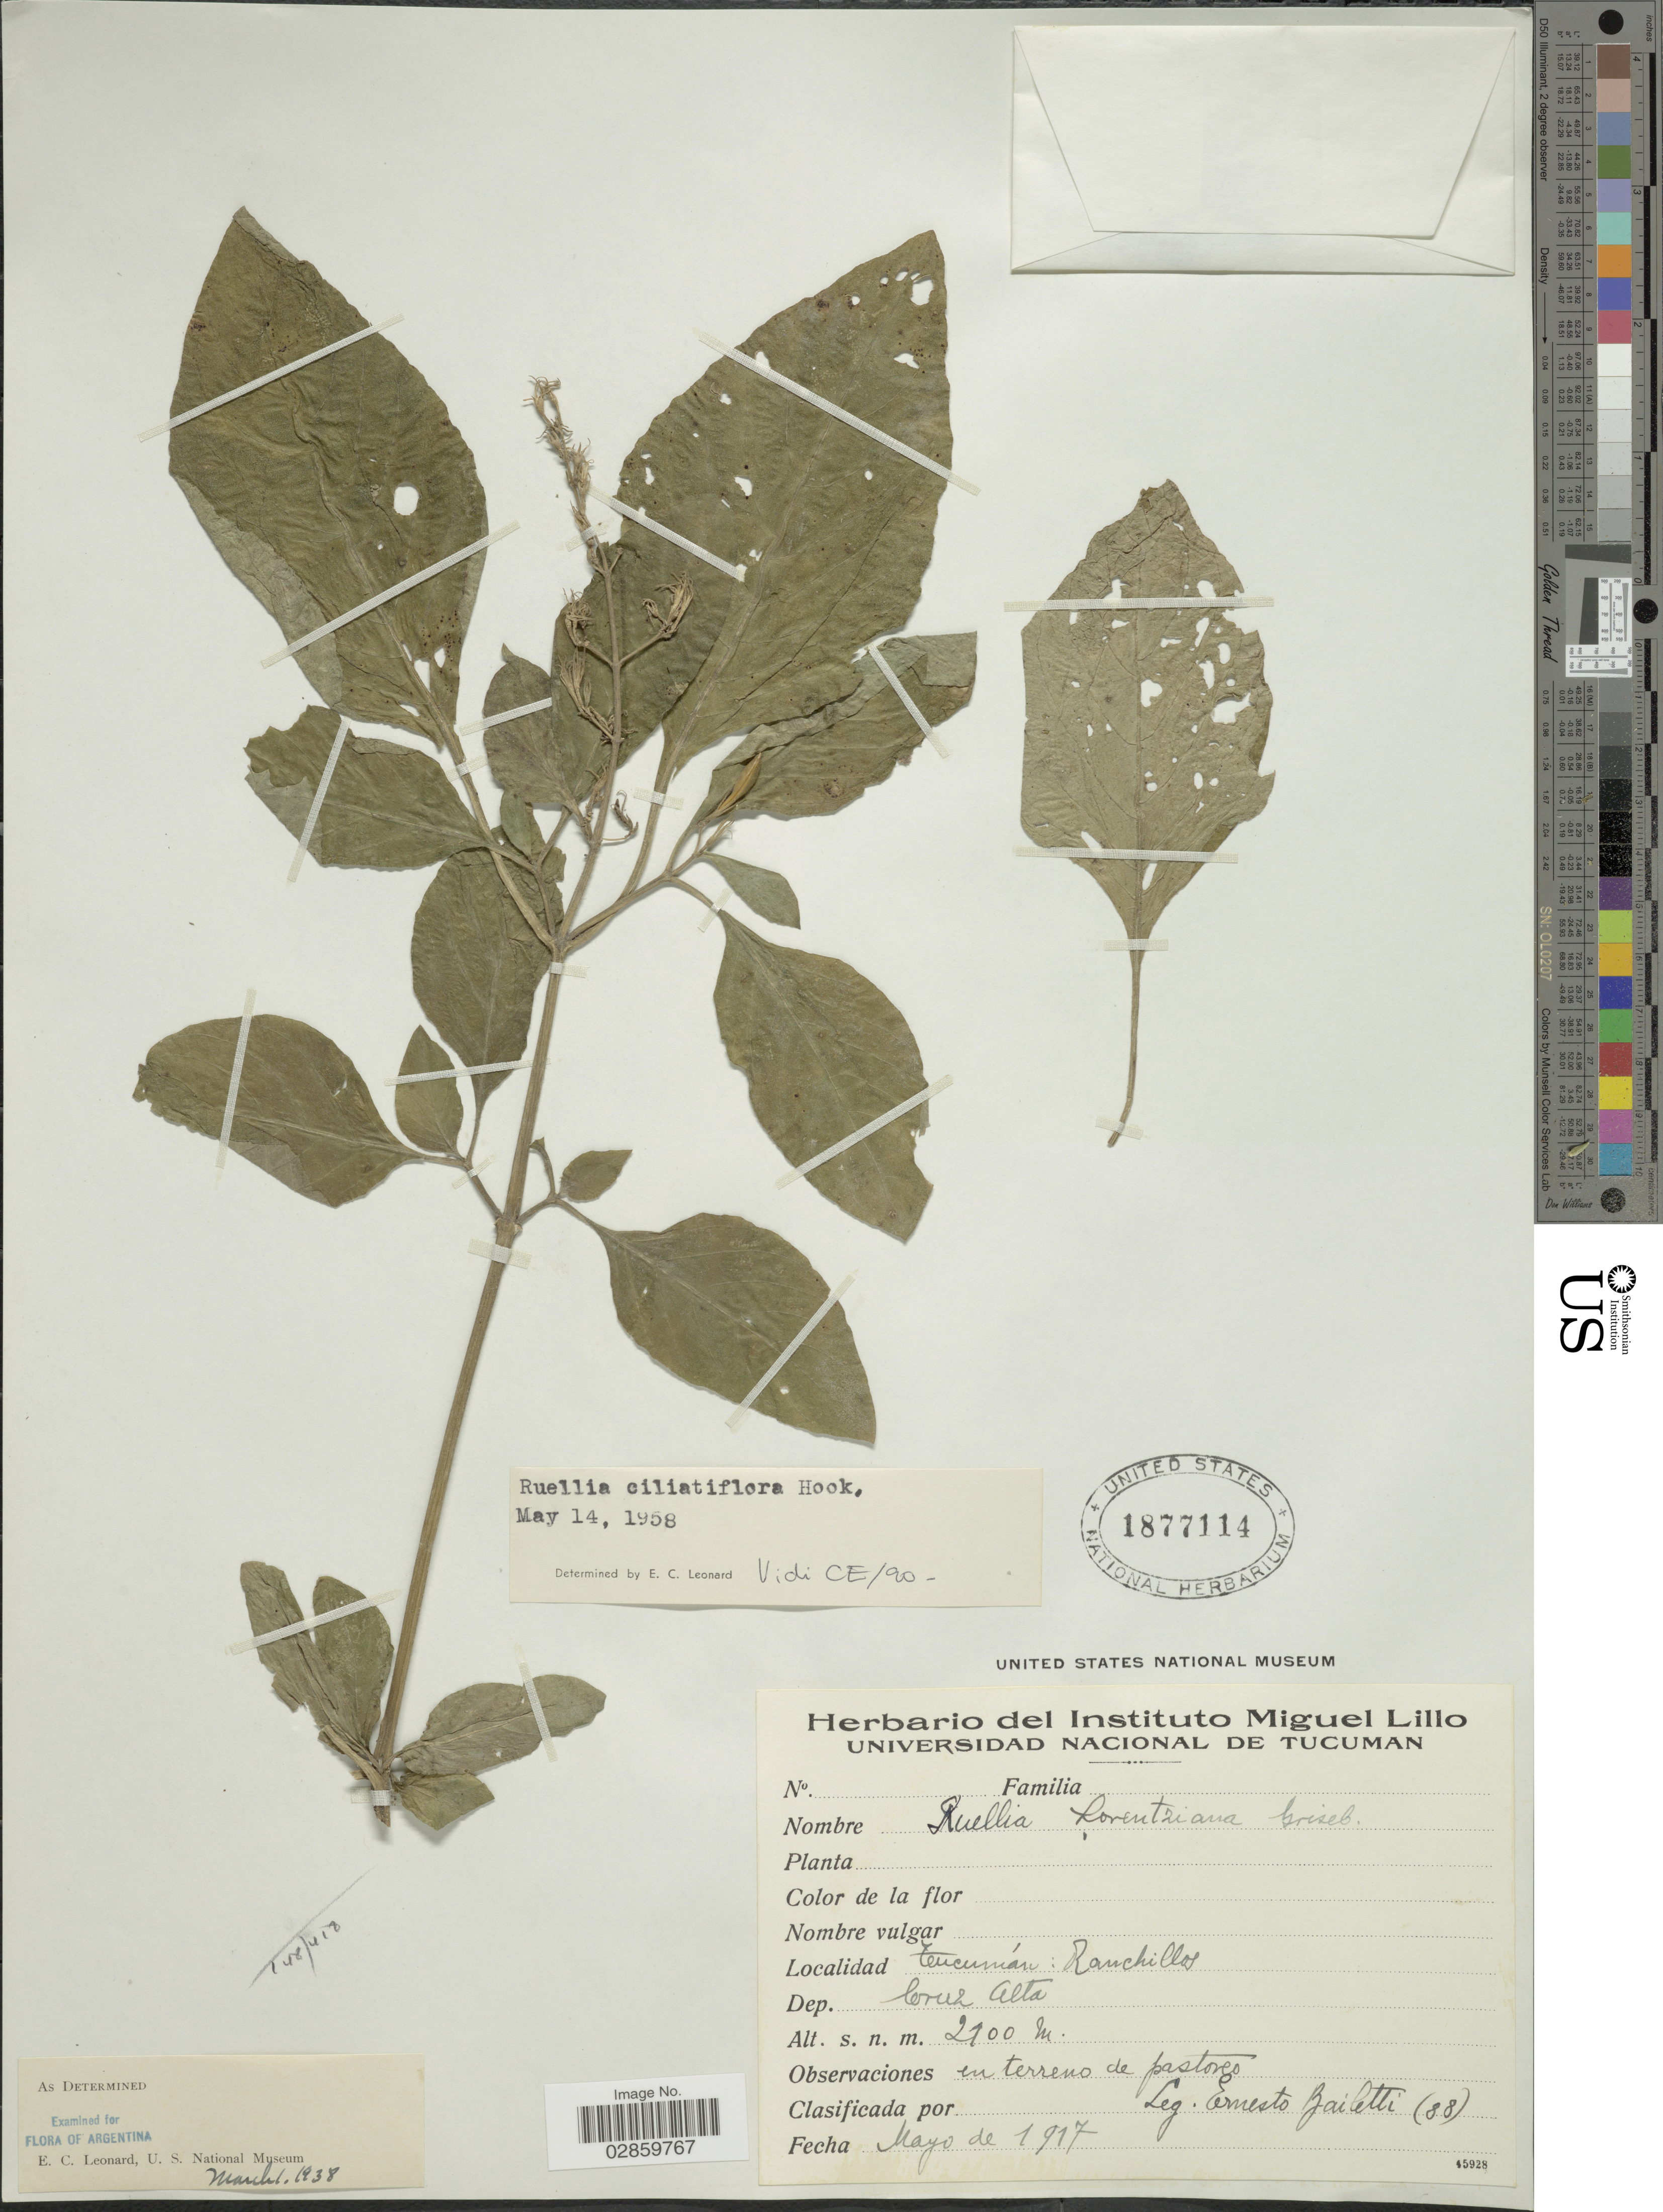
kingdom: Plantae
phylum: Tracheophyta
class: Magnoliopsida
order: Lamiales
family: Acanthaceae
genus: Ruellia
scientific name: Ruellia ciliatiflora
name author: Hook.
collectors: E. Bailetti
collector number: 88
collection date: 1917-05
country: Argentina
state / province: Tucuman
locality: Ranchillos. Dep. Cruz Alta.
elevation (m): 2100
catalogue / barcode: US 1877114